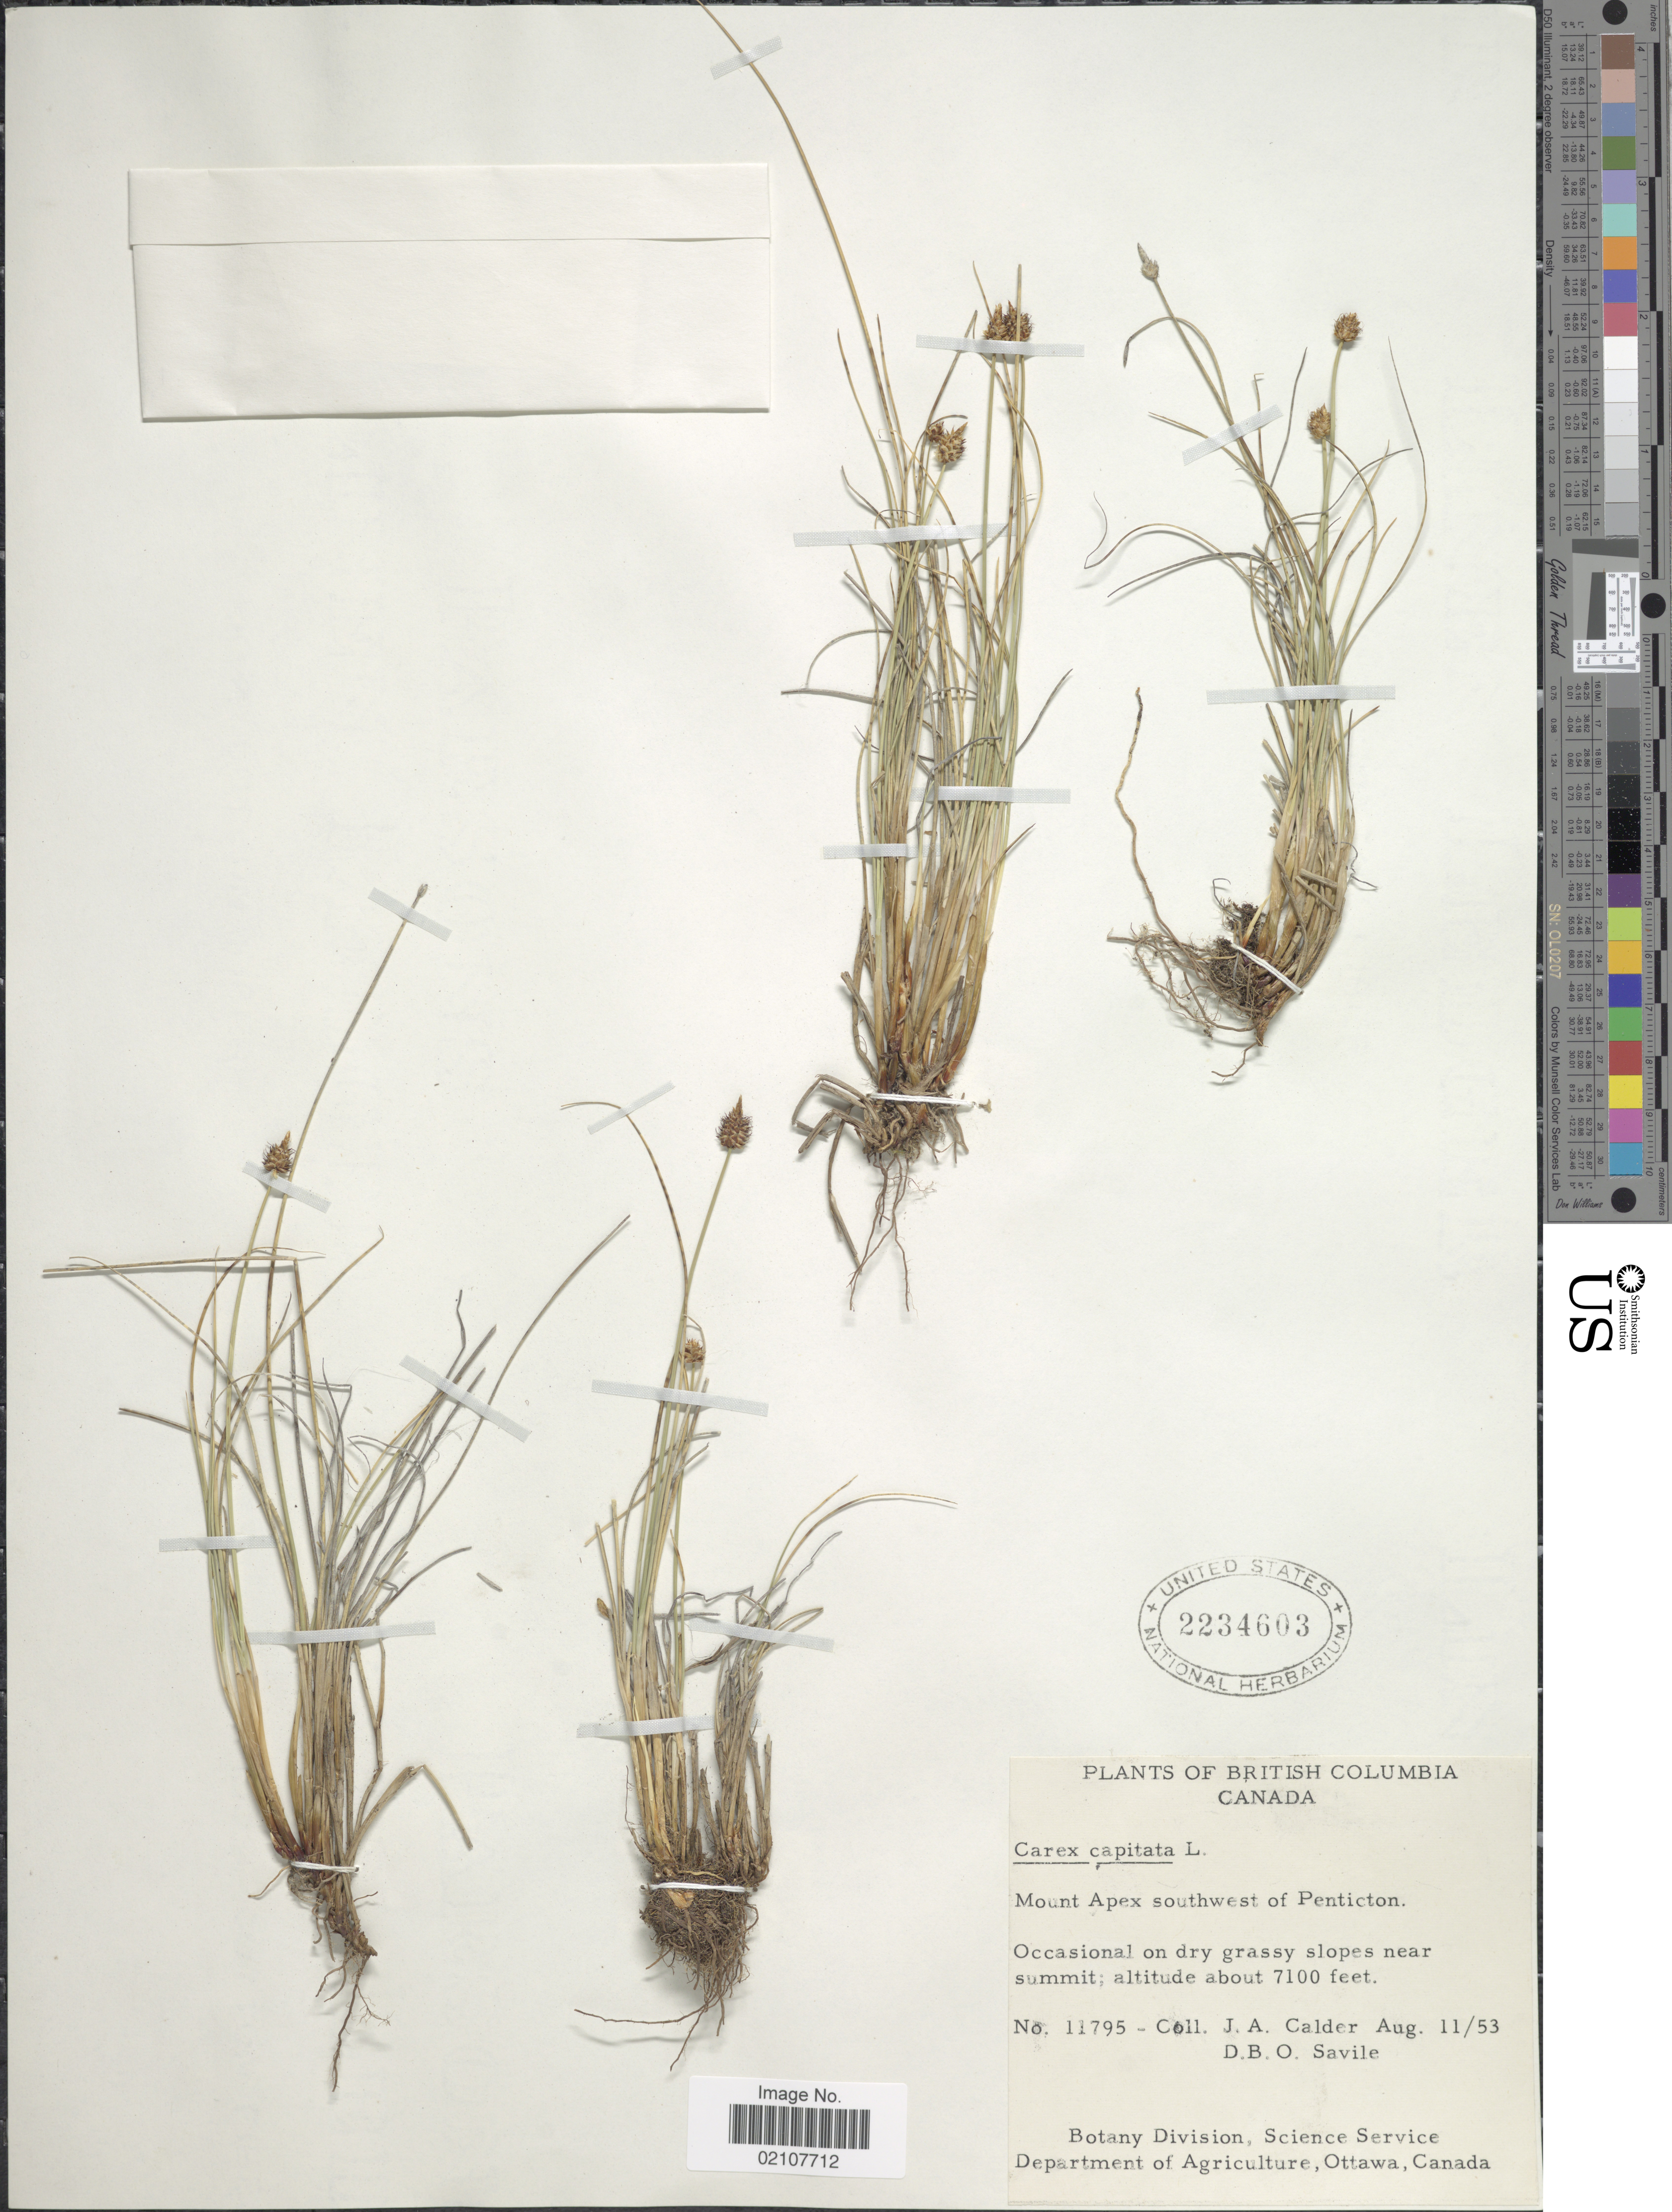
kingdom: Plantae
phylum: Tracheophyta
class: Liliopsida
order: Poales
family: Cyperaceae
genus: Carex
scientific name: Carex capitata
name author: L.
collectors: J. A. Calder & D. Savile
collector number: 11795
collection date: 1953-08-11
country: Canada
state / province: British Columbia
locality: British Columbia, Canada, Occasional on dry grassy slopes near summit,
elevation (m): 2164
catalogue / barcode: US 2234603